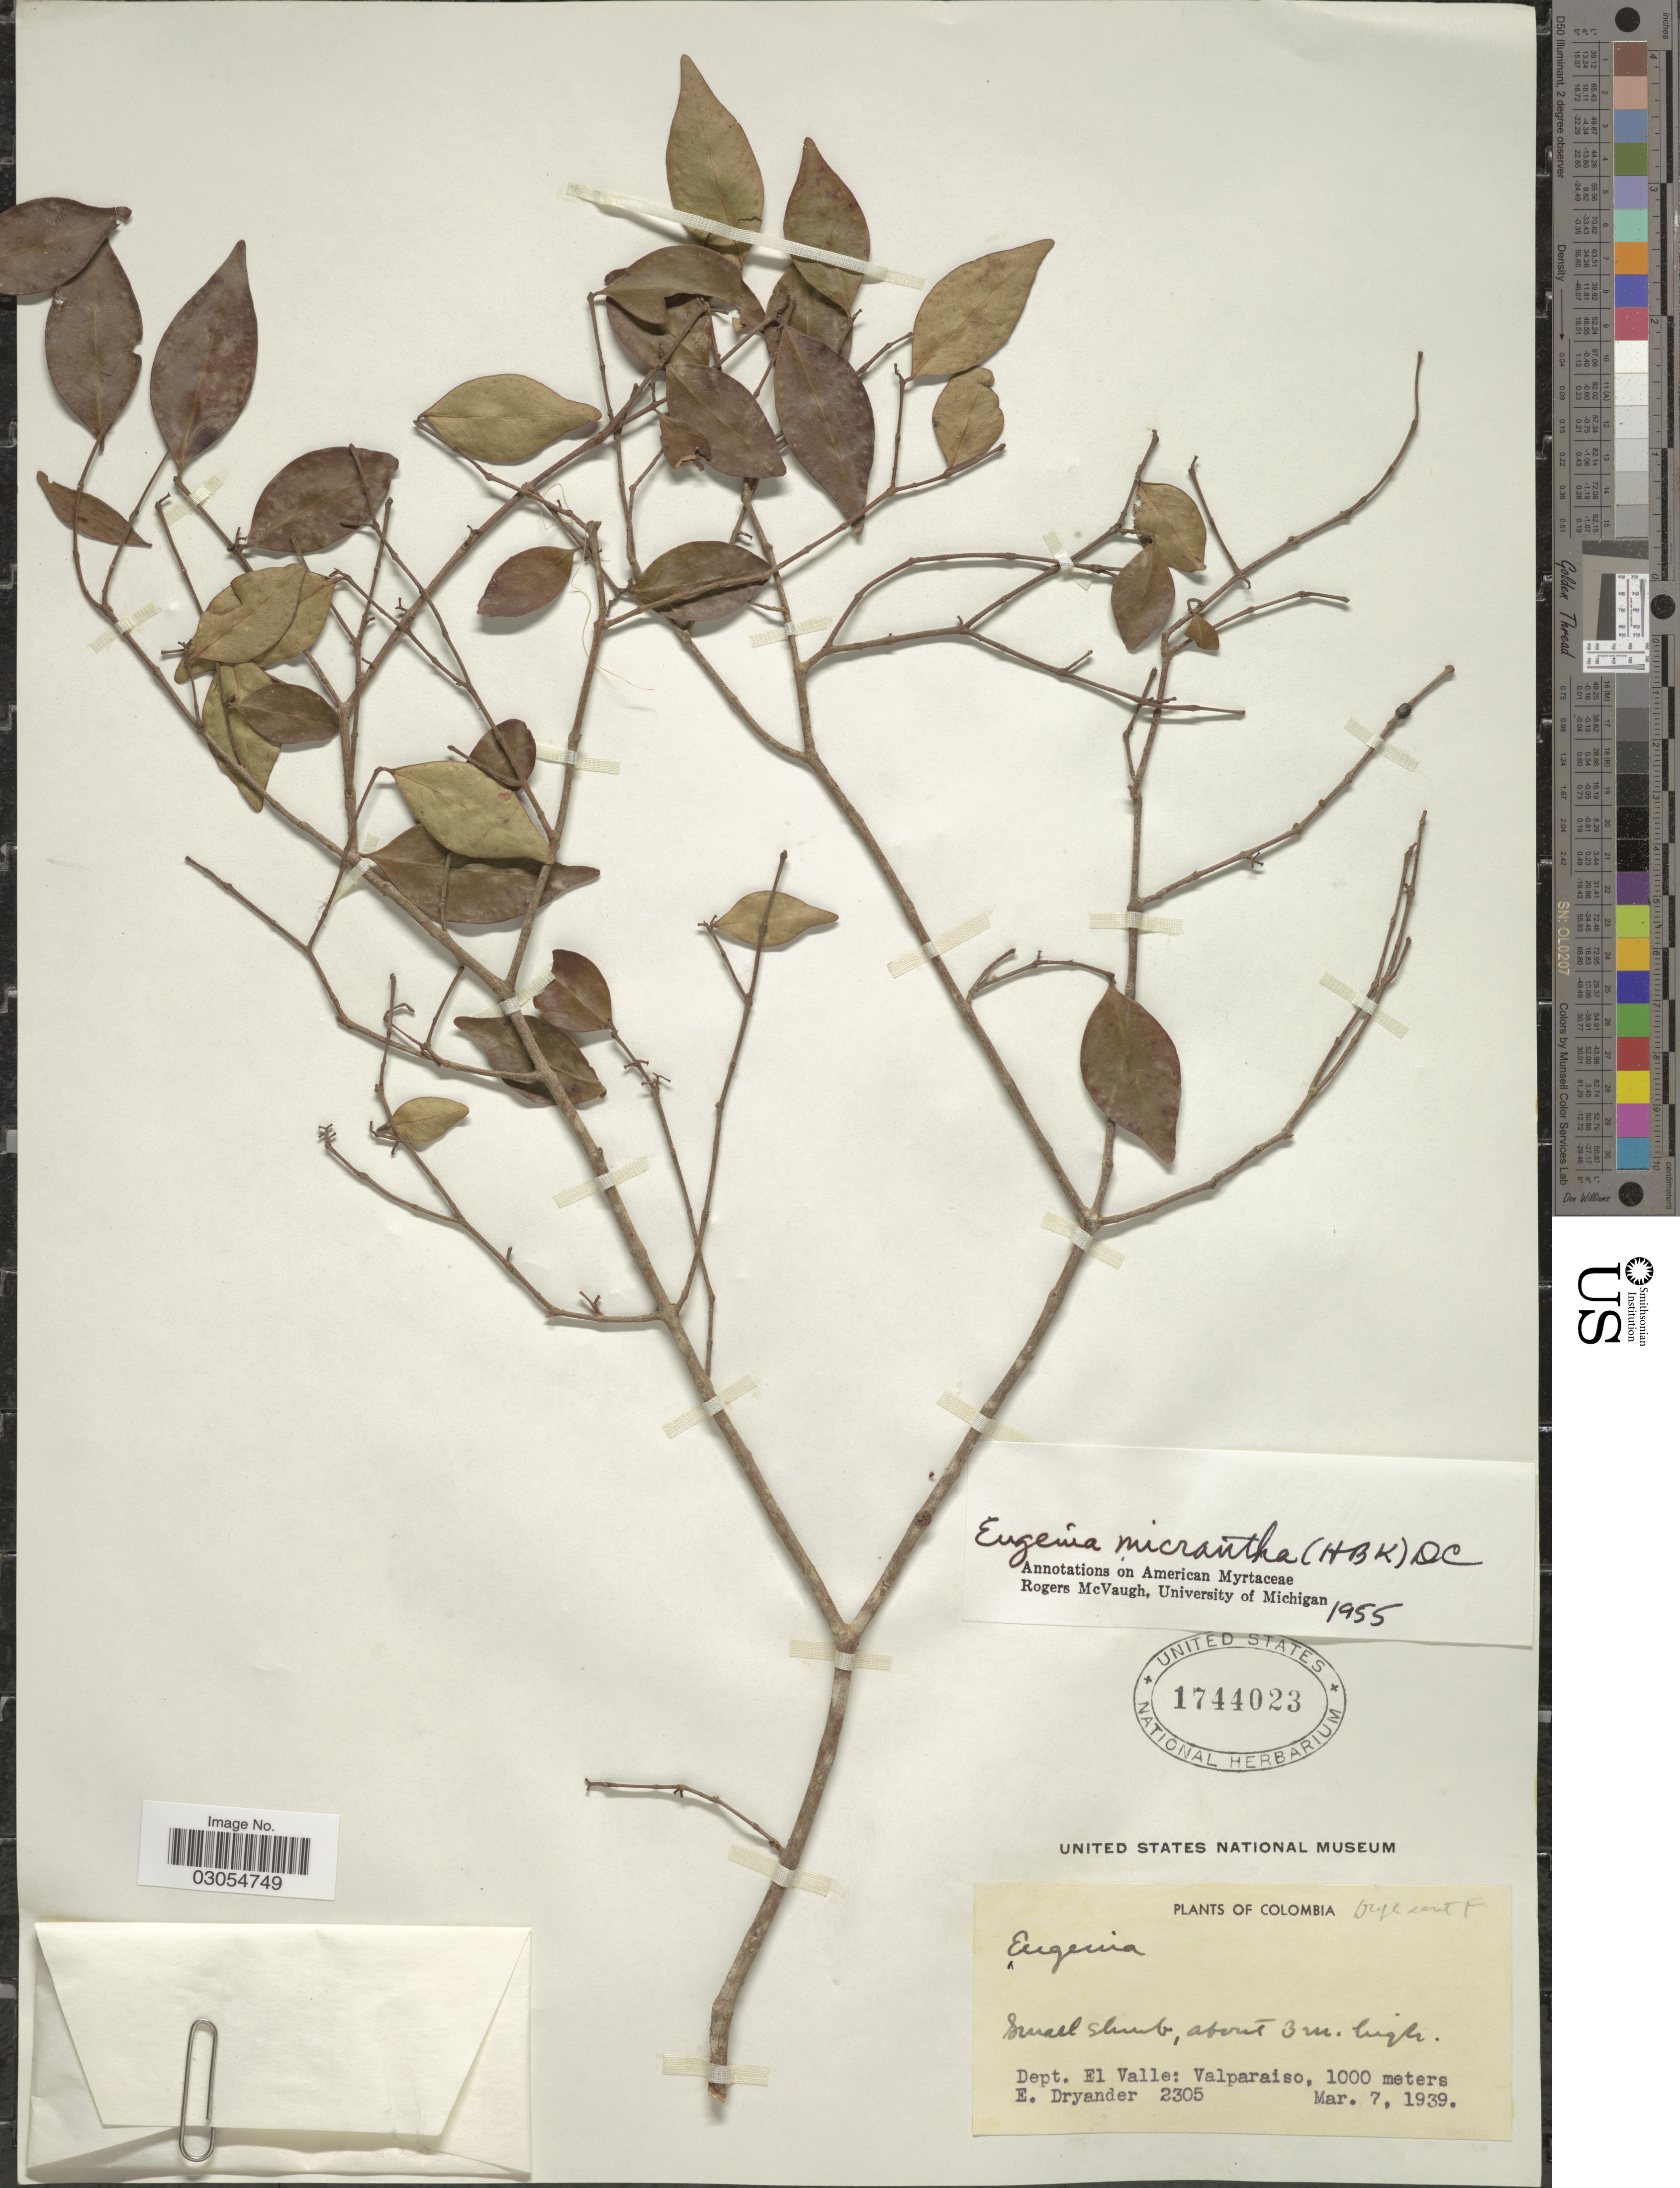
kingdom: Plantae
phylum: Tracheophyta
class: Magnoliopsida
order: Myrtales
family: Myrtaceae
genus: Eugenia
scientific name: Eugenia monticola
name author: (Sw.) DC.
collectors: E. Dryander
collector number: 2305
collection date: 1939-03-07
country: Colombia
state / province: Valle del Cauca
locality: Dept. El Valle: Valparaiso.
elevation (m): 1000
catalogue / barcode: US 1744023